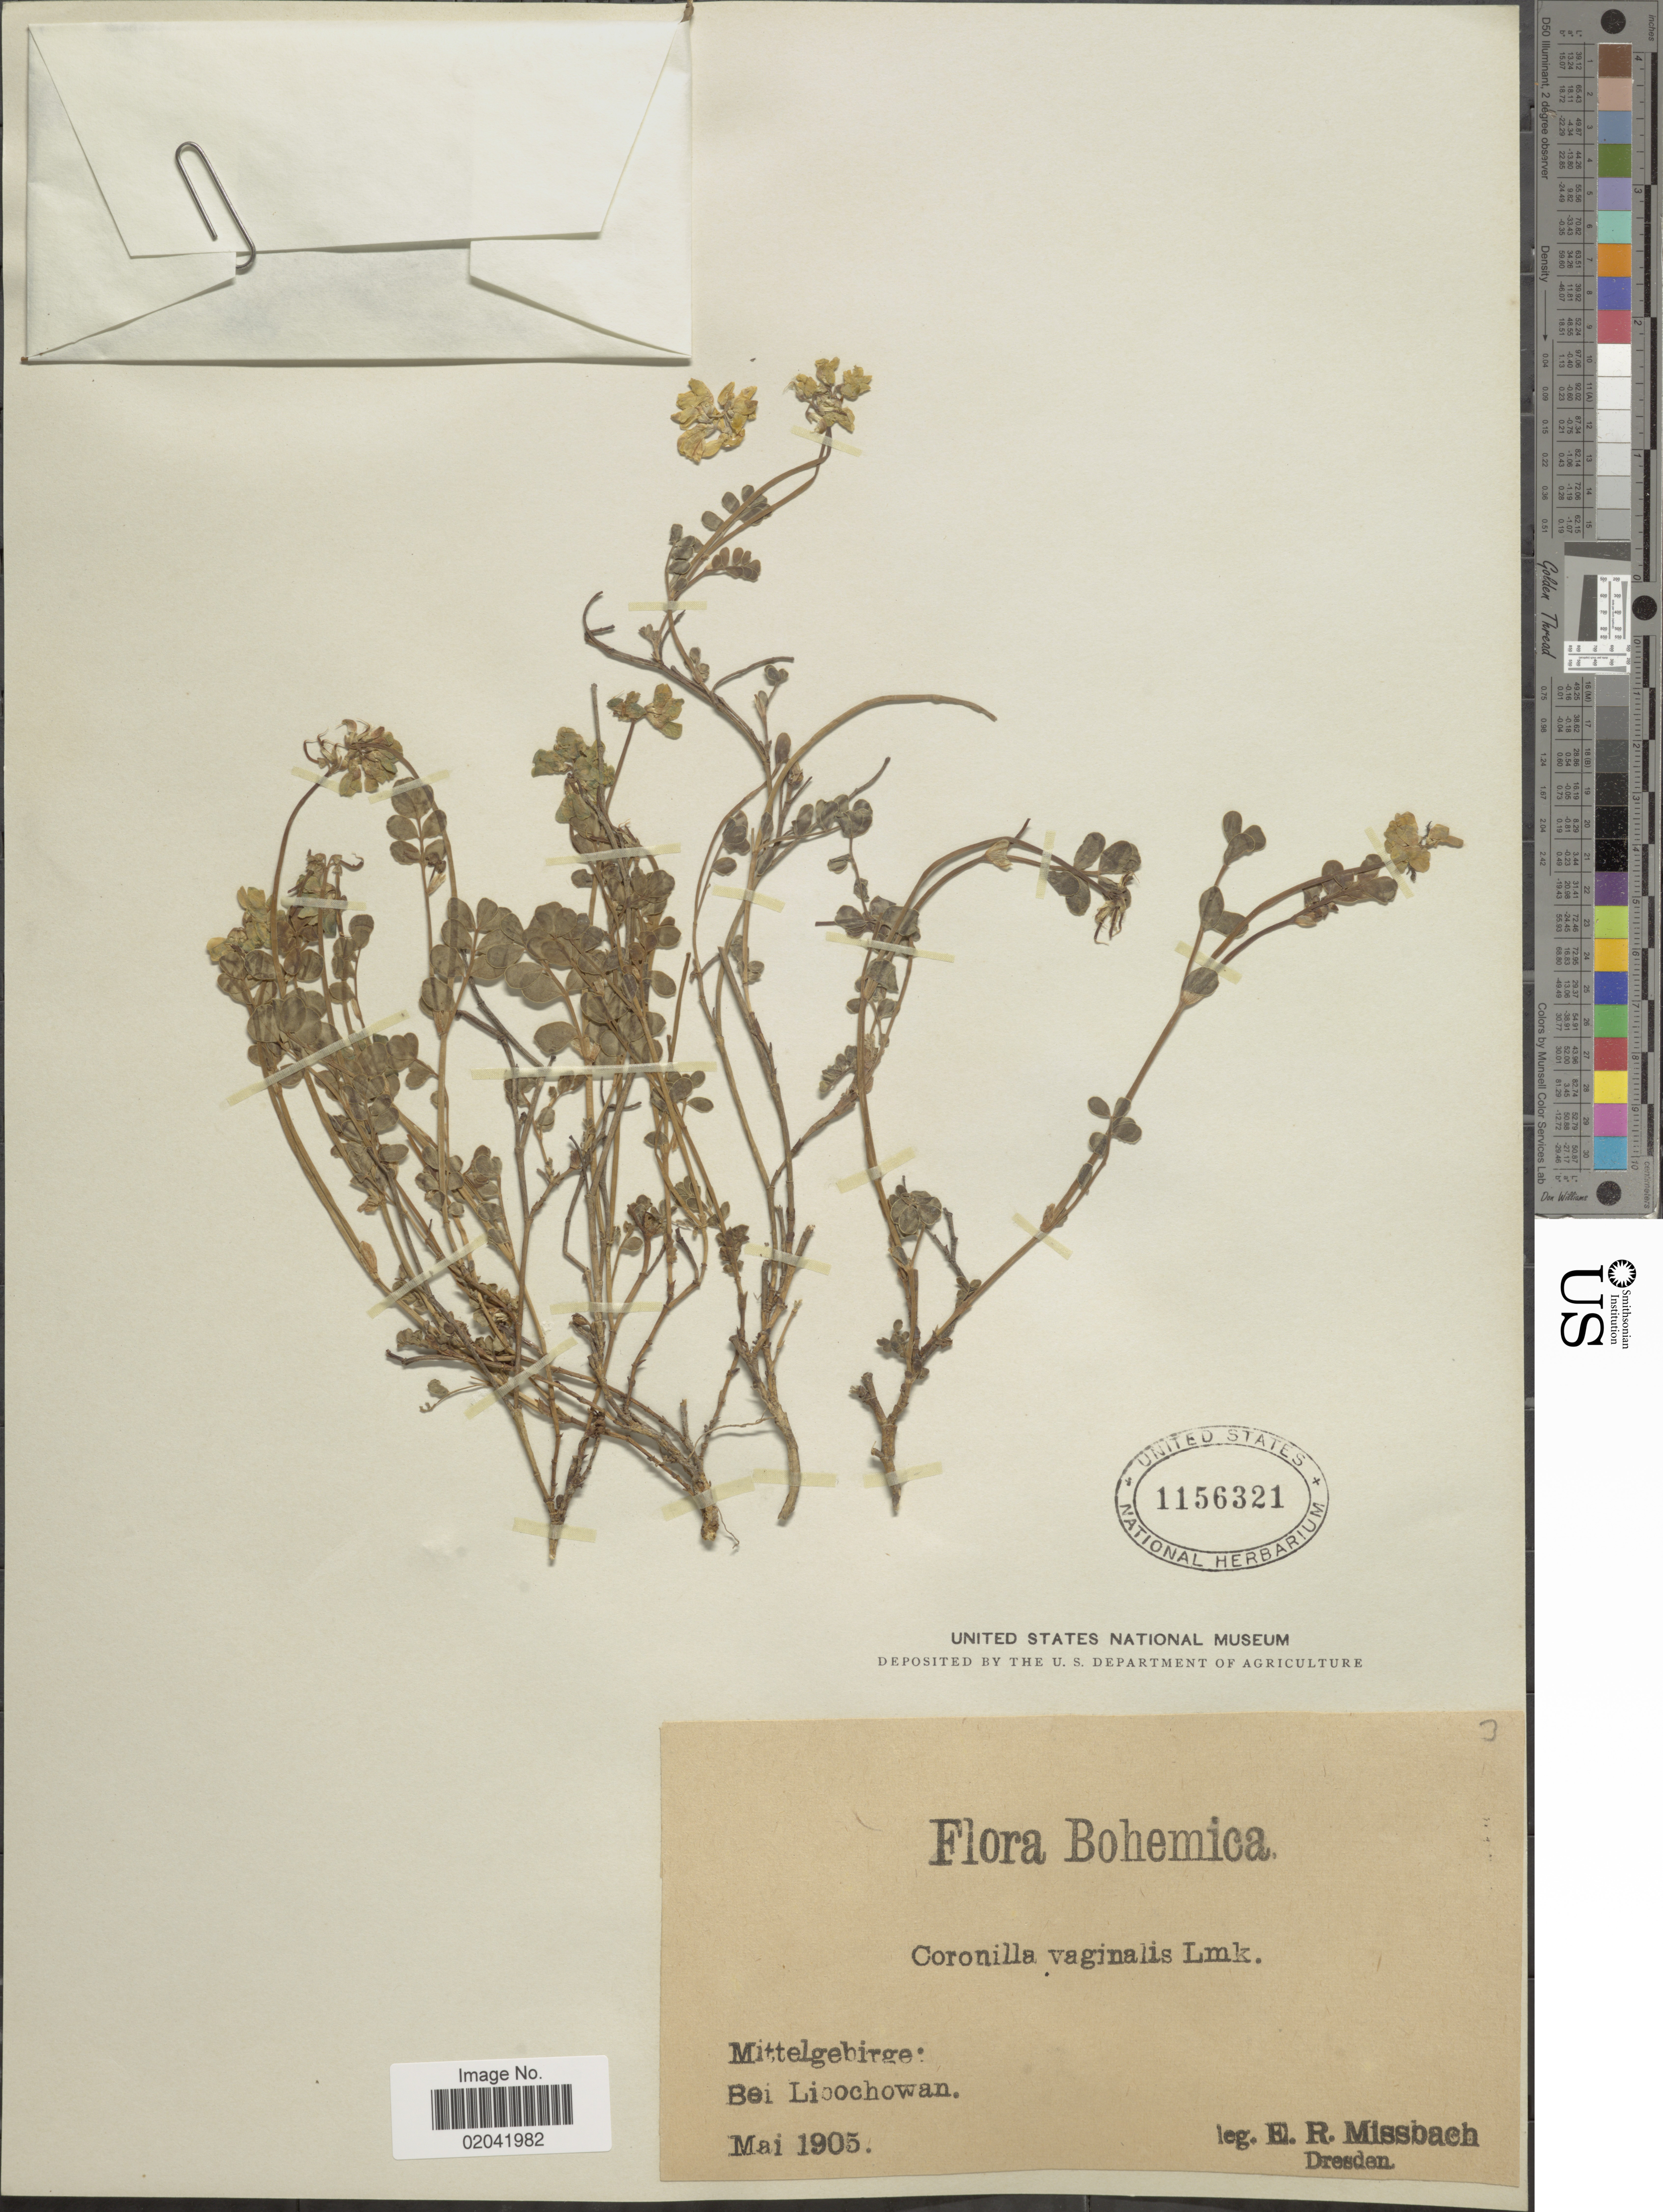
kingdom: Plantae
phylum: Tracheophyta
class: Magnoliopsida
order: Fabales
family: Fabaceae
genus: Coronilla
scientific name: Coronilla vaginalis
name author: Lam.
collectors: E. Missbach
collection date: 1905-05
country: Czechia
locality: Bohemica, Mittelgebirge Bei Libochowan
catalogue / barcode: US 1156321